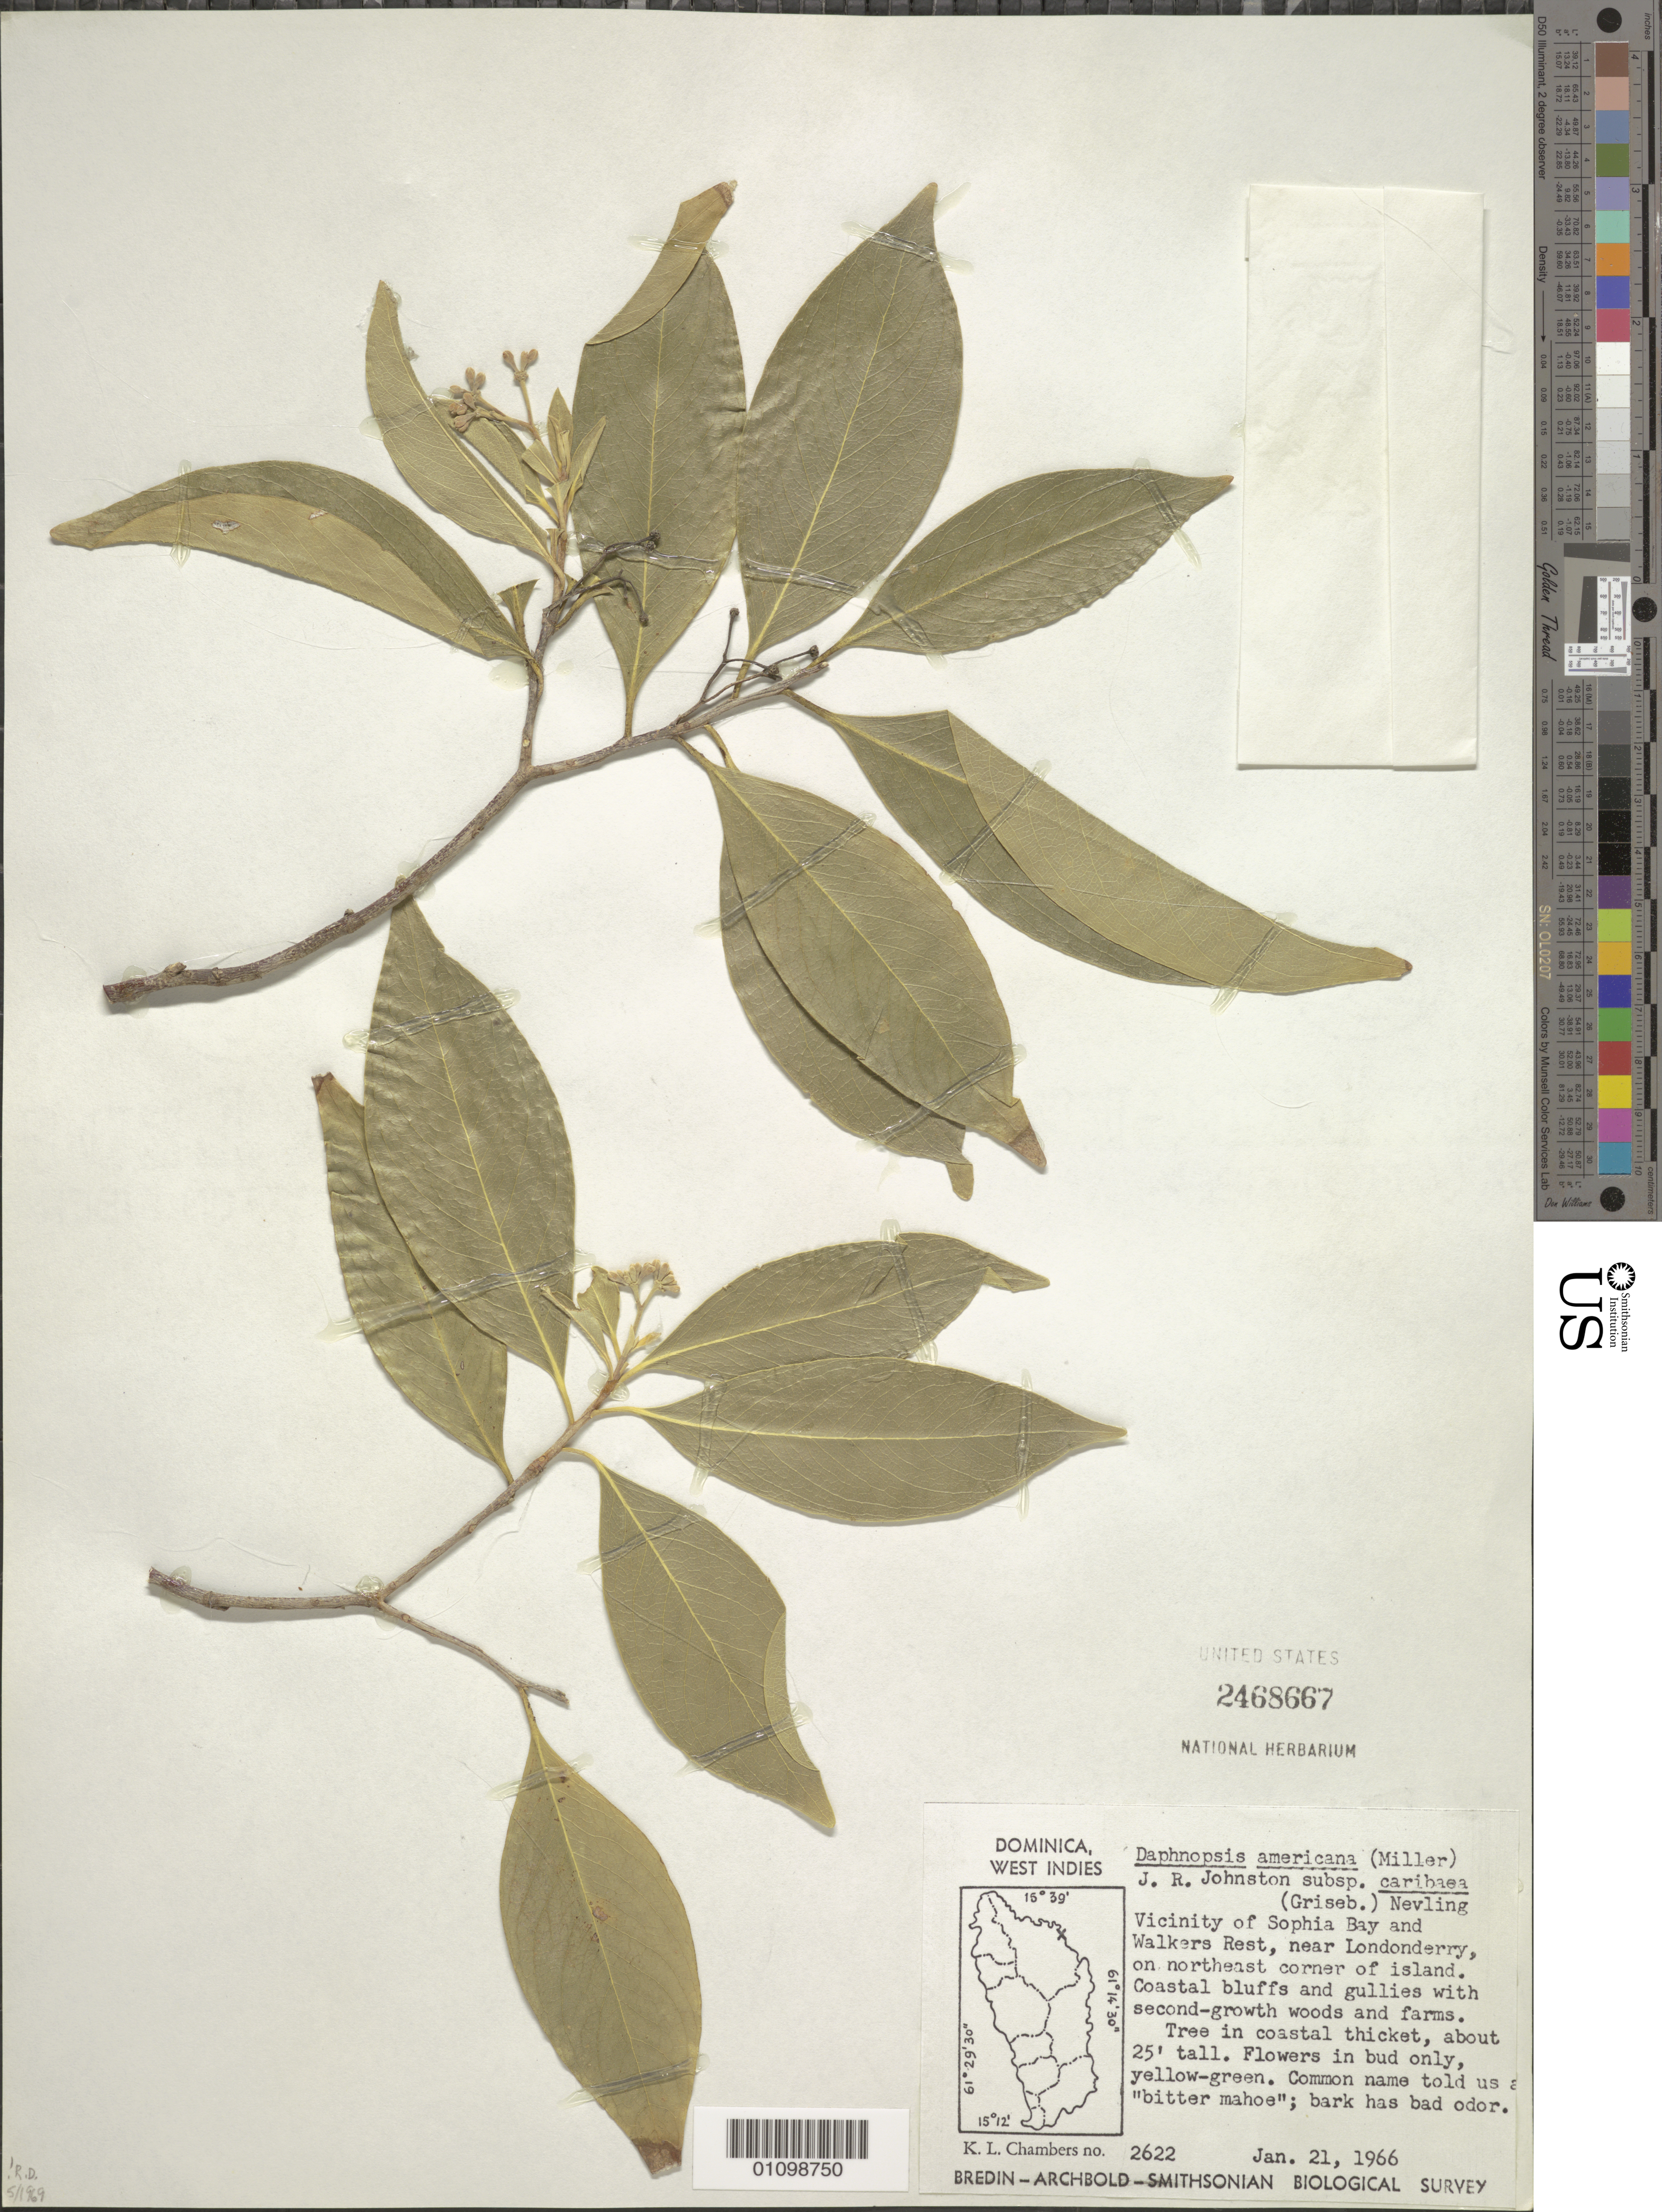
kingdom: Plantae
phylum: Tracheophyta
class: Magnoliopsida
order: Malvales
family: Thymelaeaceae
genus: Daphnopsis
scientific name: Daphnopsis americana subsp. caribaea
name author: (Griseb.) Nevling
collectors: K. L. Chambers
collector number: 2622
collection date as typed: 21 Jan 1966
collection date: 1966-01-21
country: Dominica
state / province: St. Andrew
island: Dominica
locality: Vicinity of Sophia Bay and Walkers Rest, near Londonderry, on NE corner of island. Coastal bluffs and gullies with second-growth woods and farms.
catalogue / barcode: US 2468667